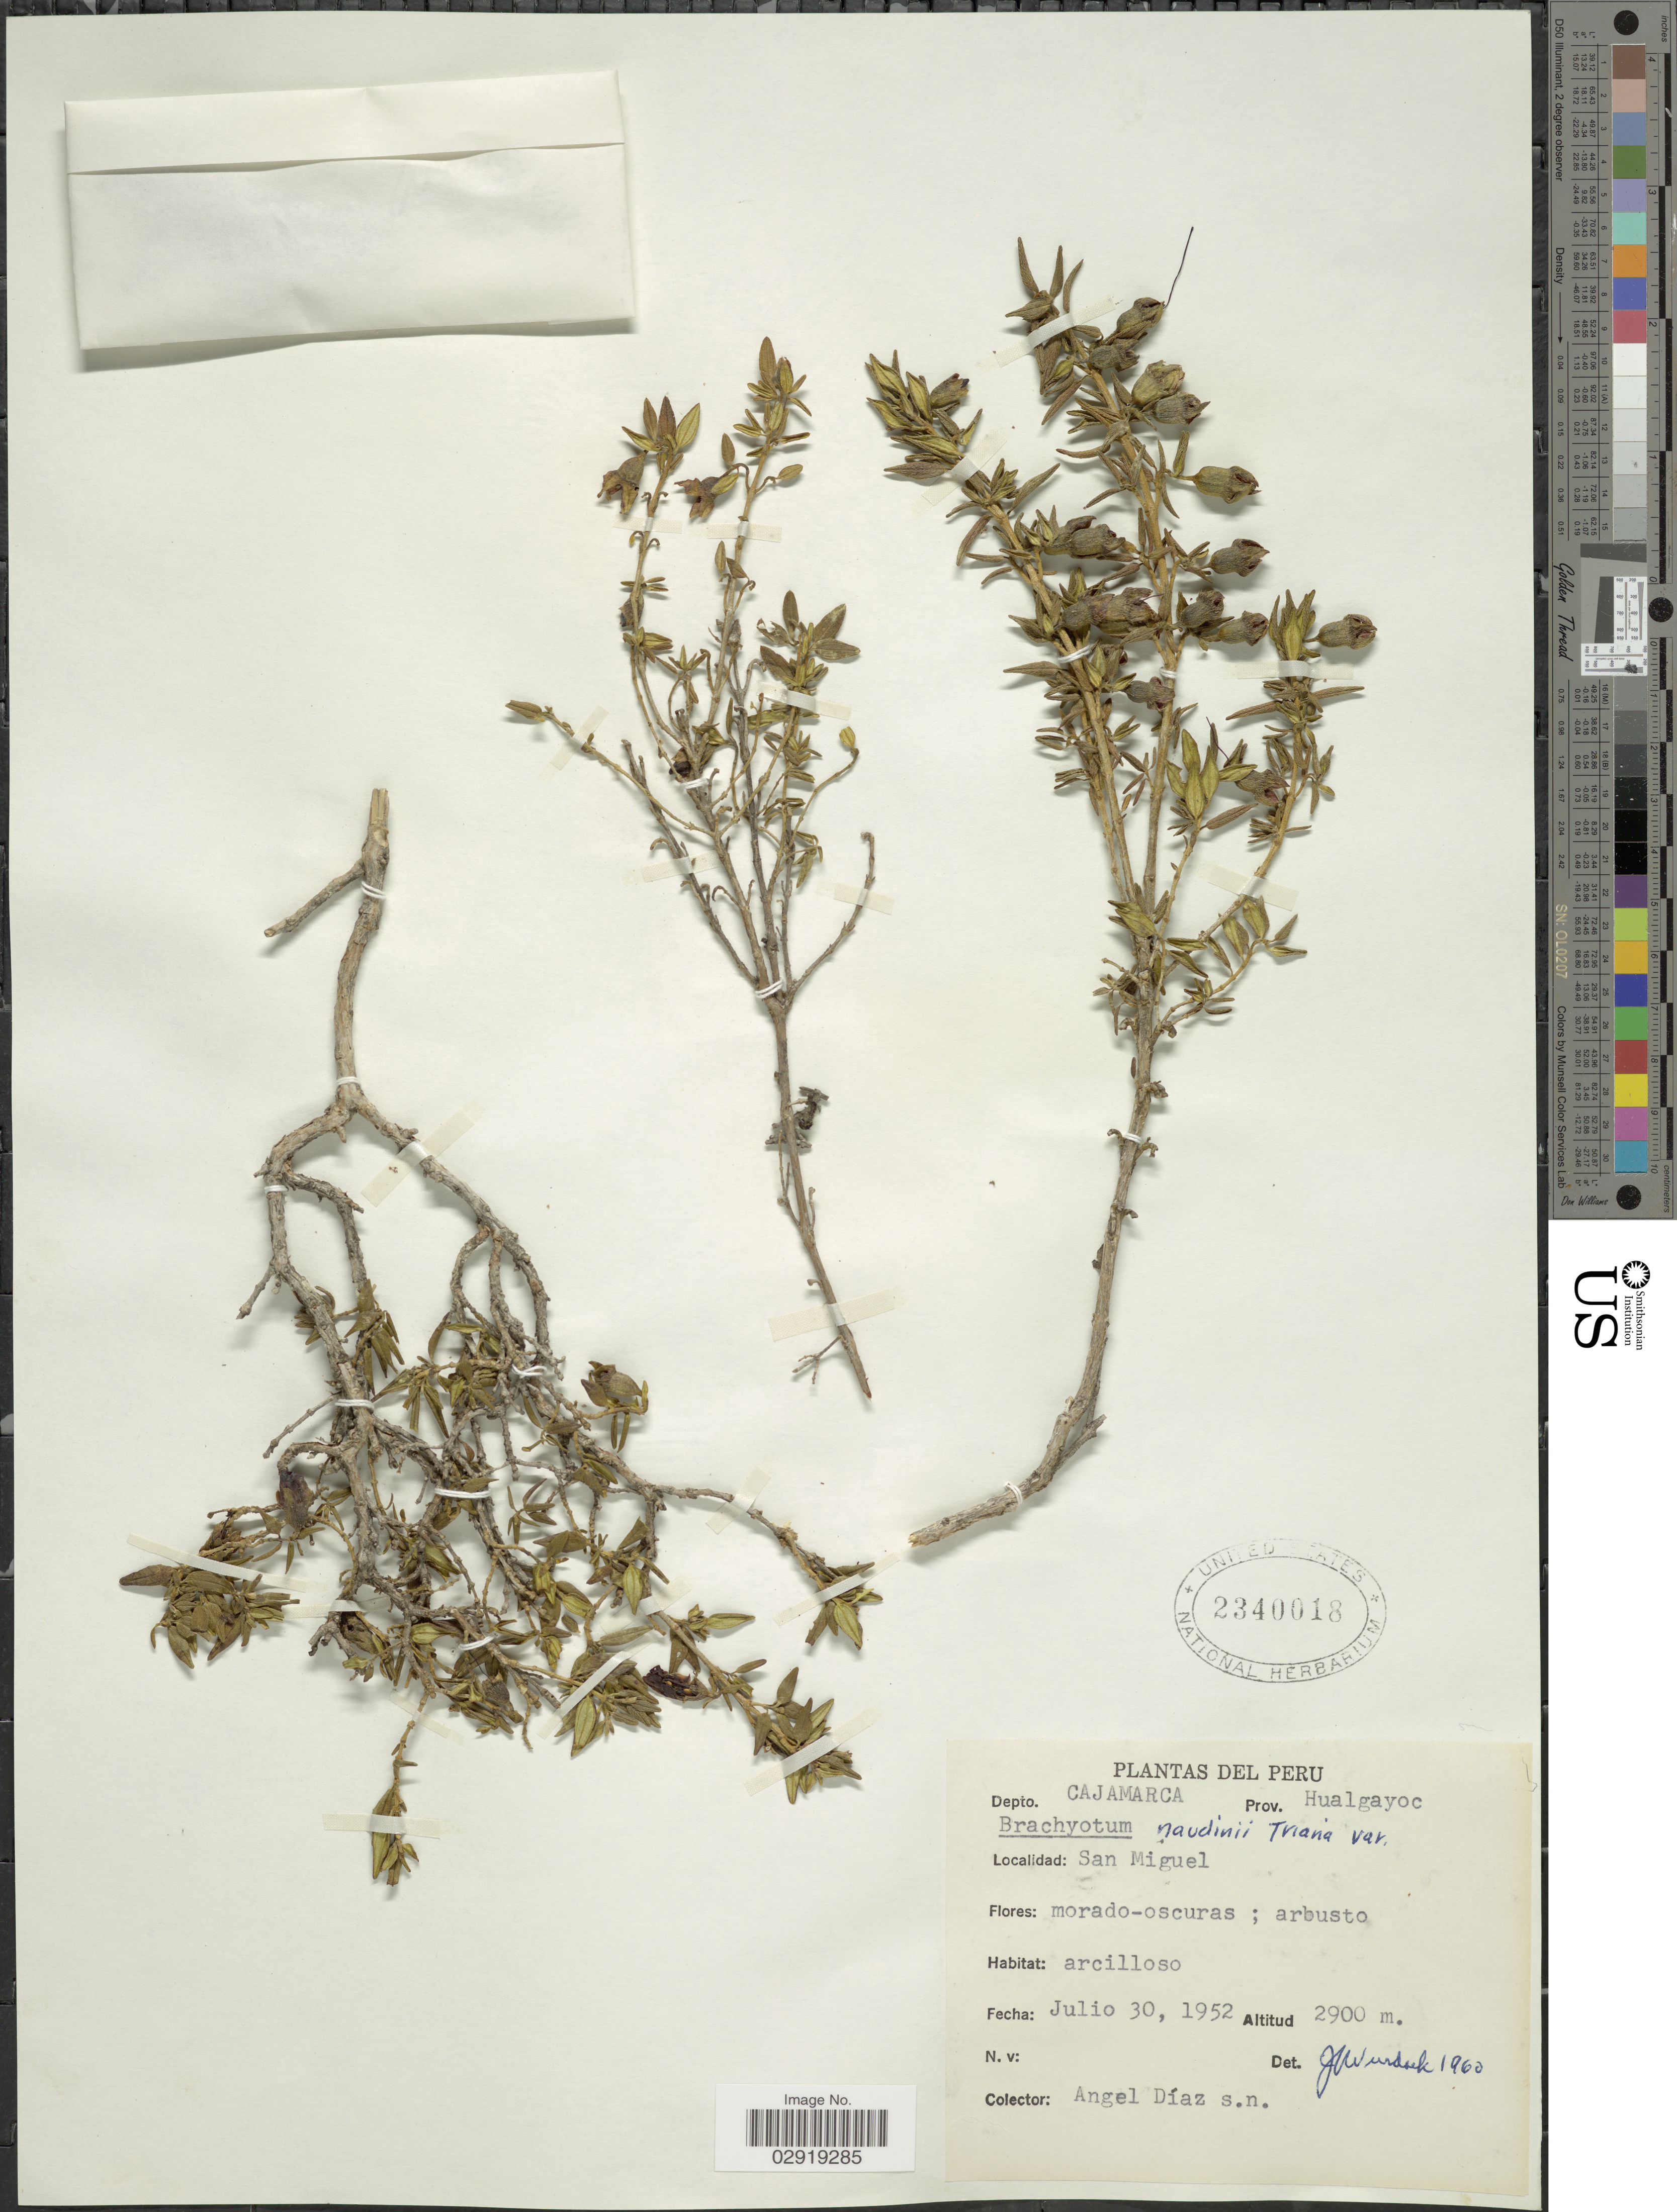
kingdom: Plantae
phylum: Tracheophyta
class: Magnoliopsida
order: Myrtales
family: Melastomataceae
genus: Brachyotum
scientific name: Brachyotum naudinii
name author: Triana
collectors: A. Díaz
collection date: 1952-07-30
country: Peru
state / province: Cajamarca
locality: Depto. Cajamarca. Prov. Hualgayoc. San Miguel.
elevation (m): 2900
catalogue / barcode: US 2340018